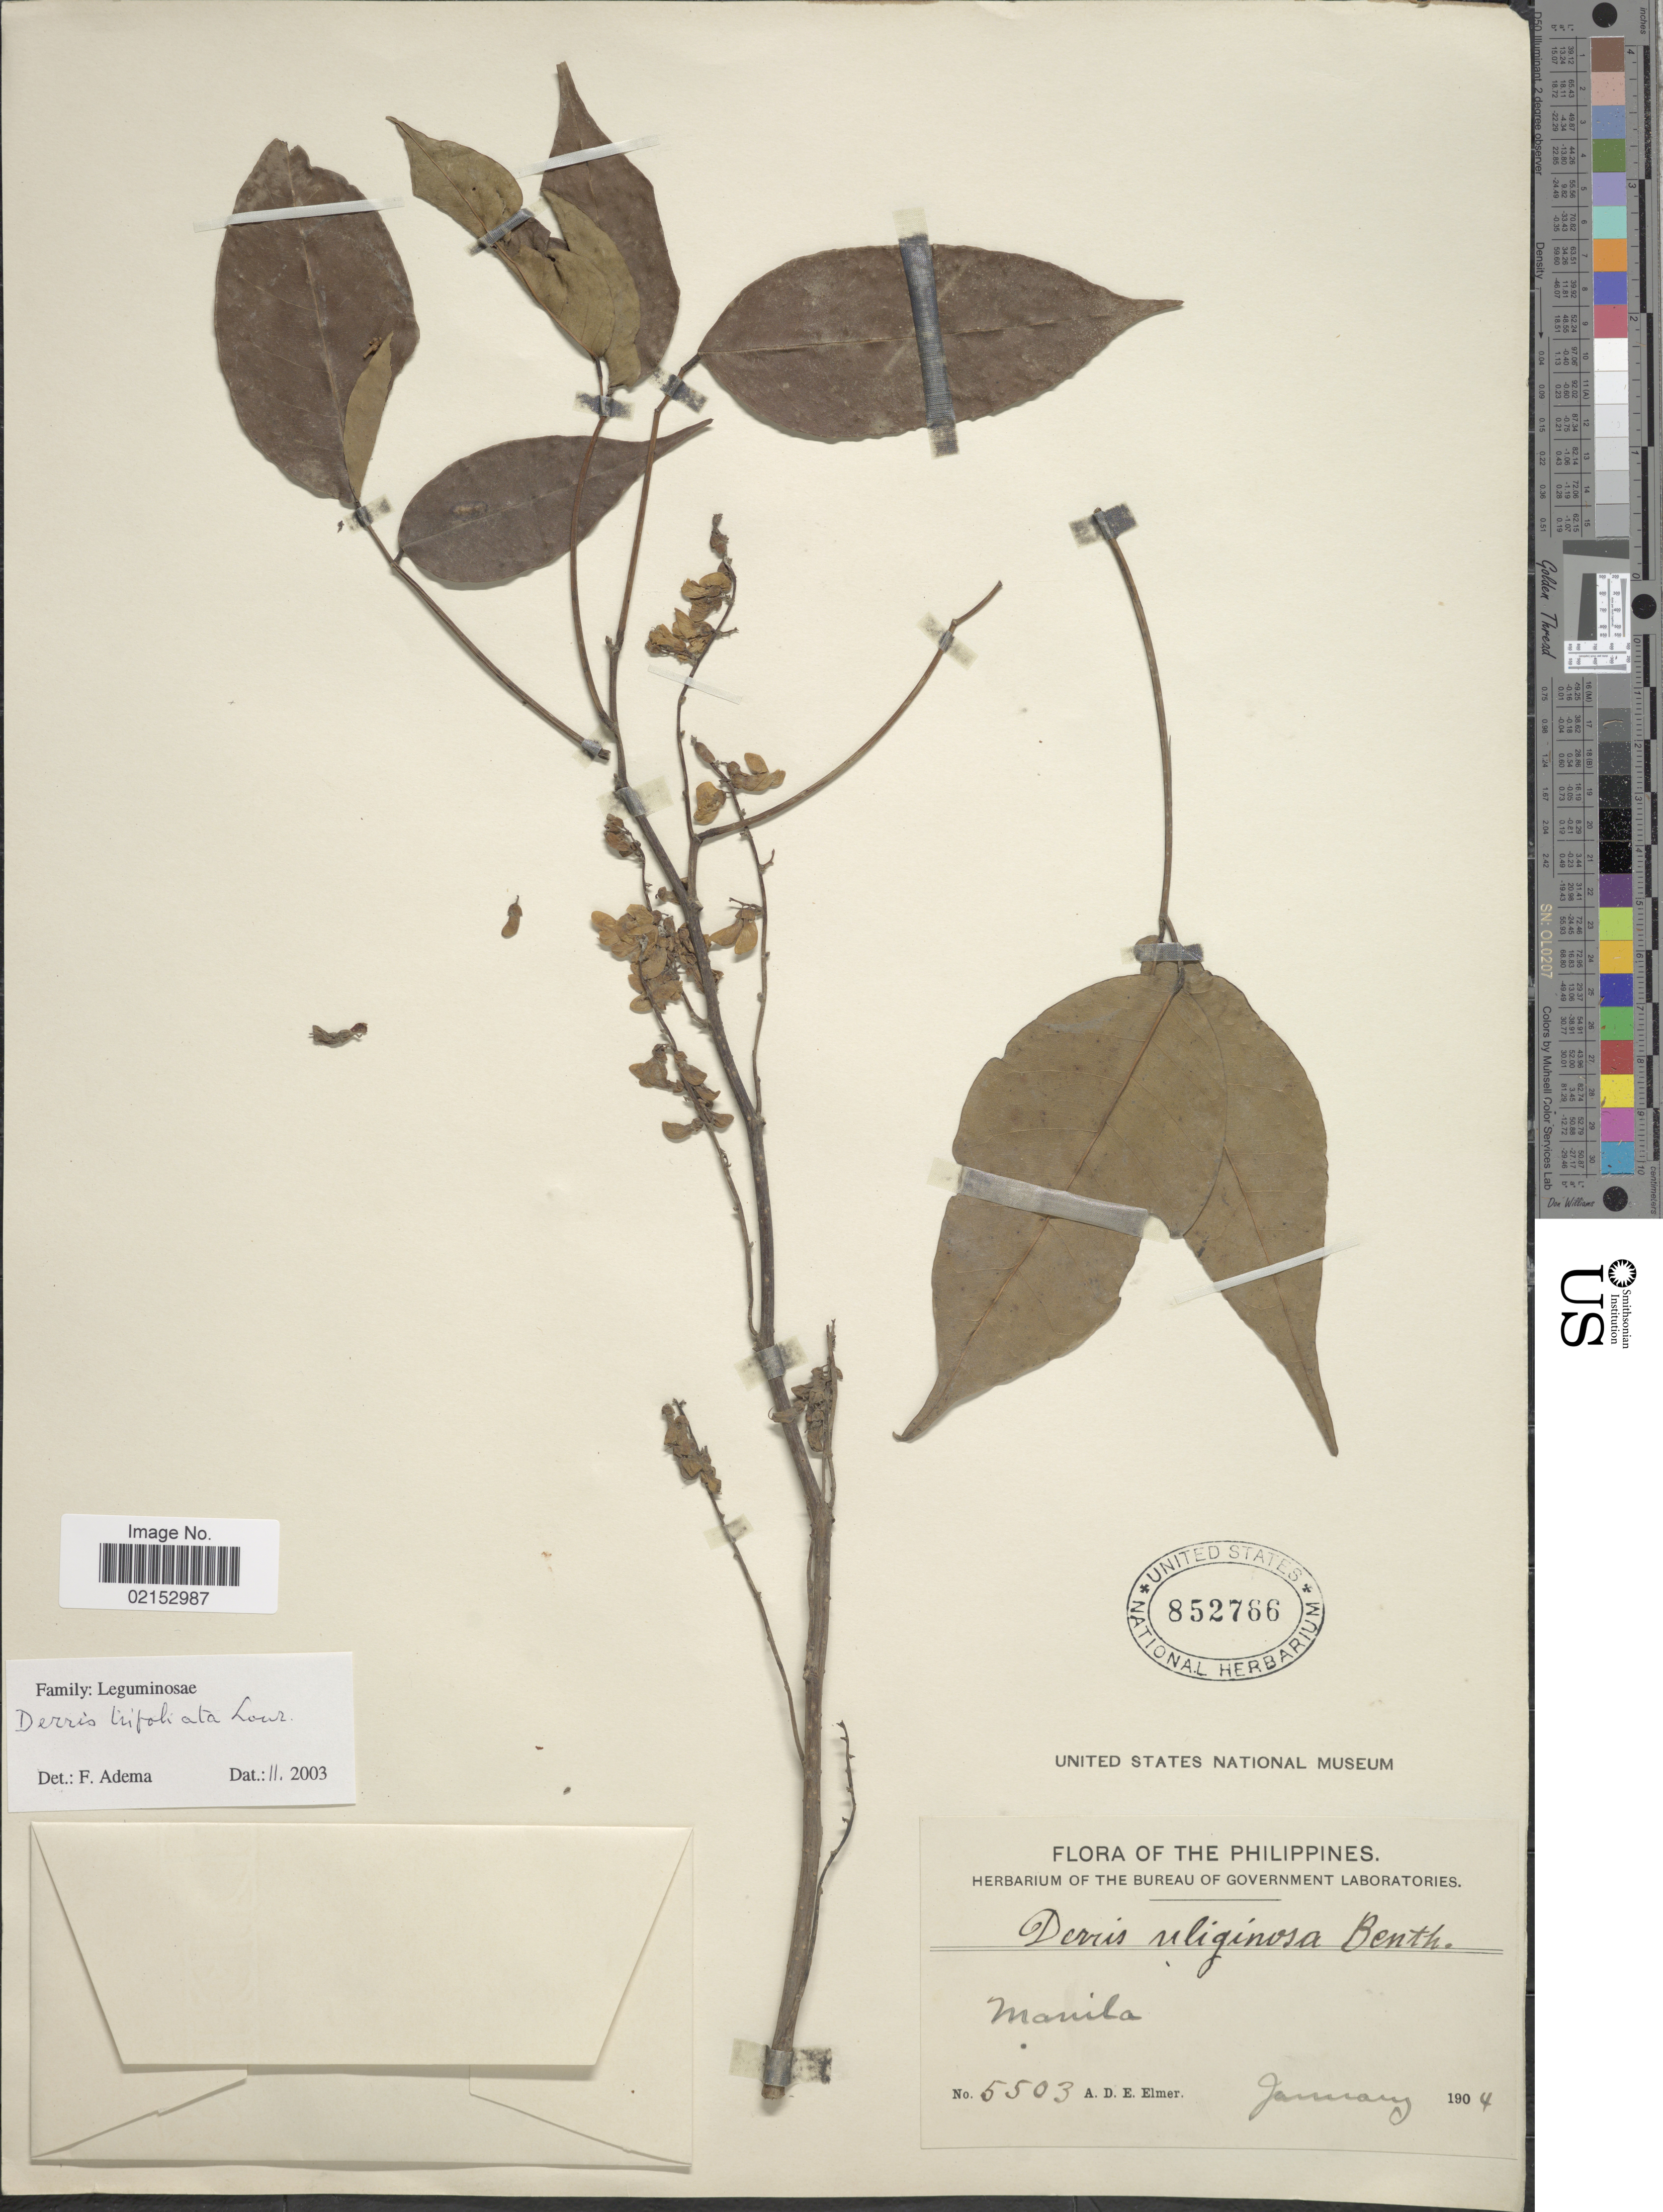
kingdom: Plantae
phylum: Tracheophyta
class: Magnoliopsida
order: Fabales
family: Fabaceae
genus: Derris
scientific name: Derris trifoliata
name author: Lour.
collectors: A. D. E. Elmer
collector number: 5503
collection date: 1904-01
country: Philippines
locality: Manila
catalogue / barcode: US 852766